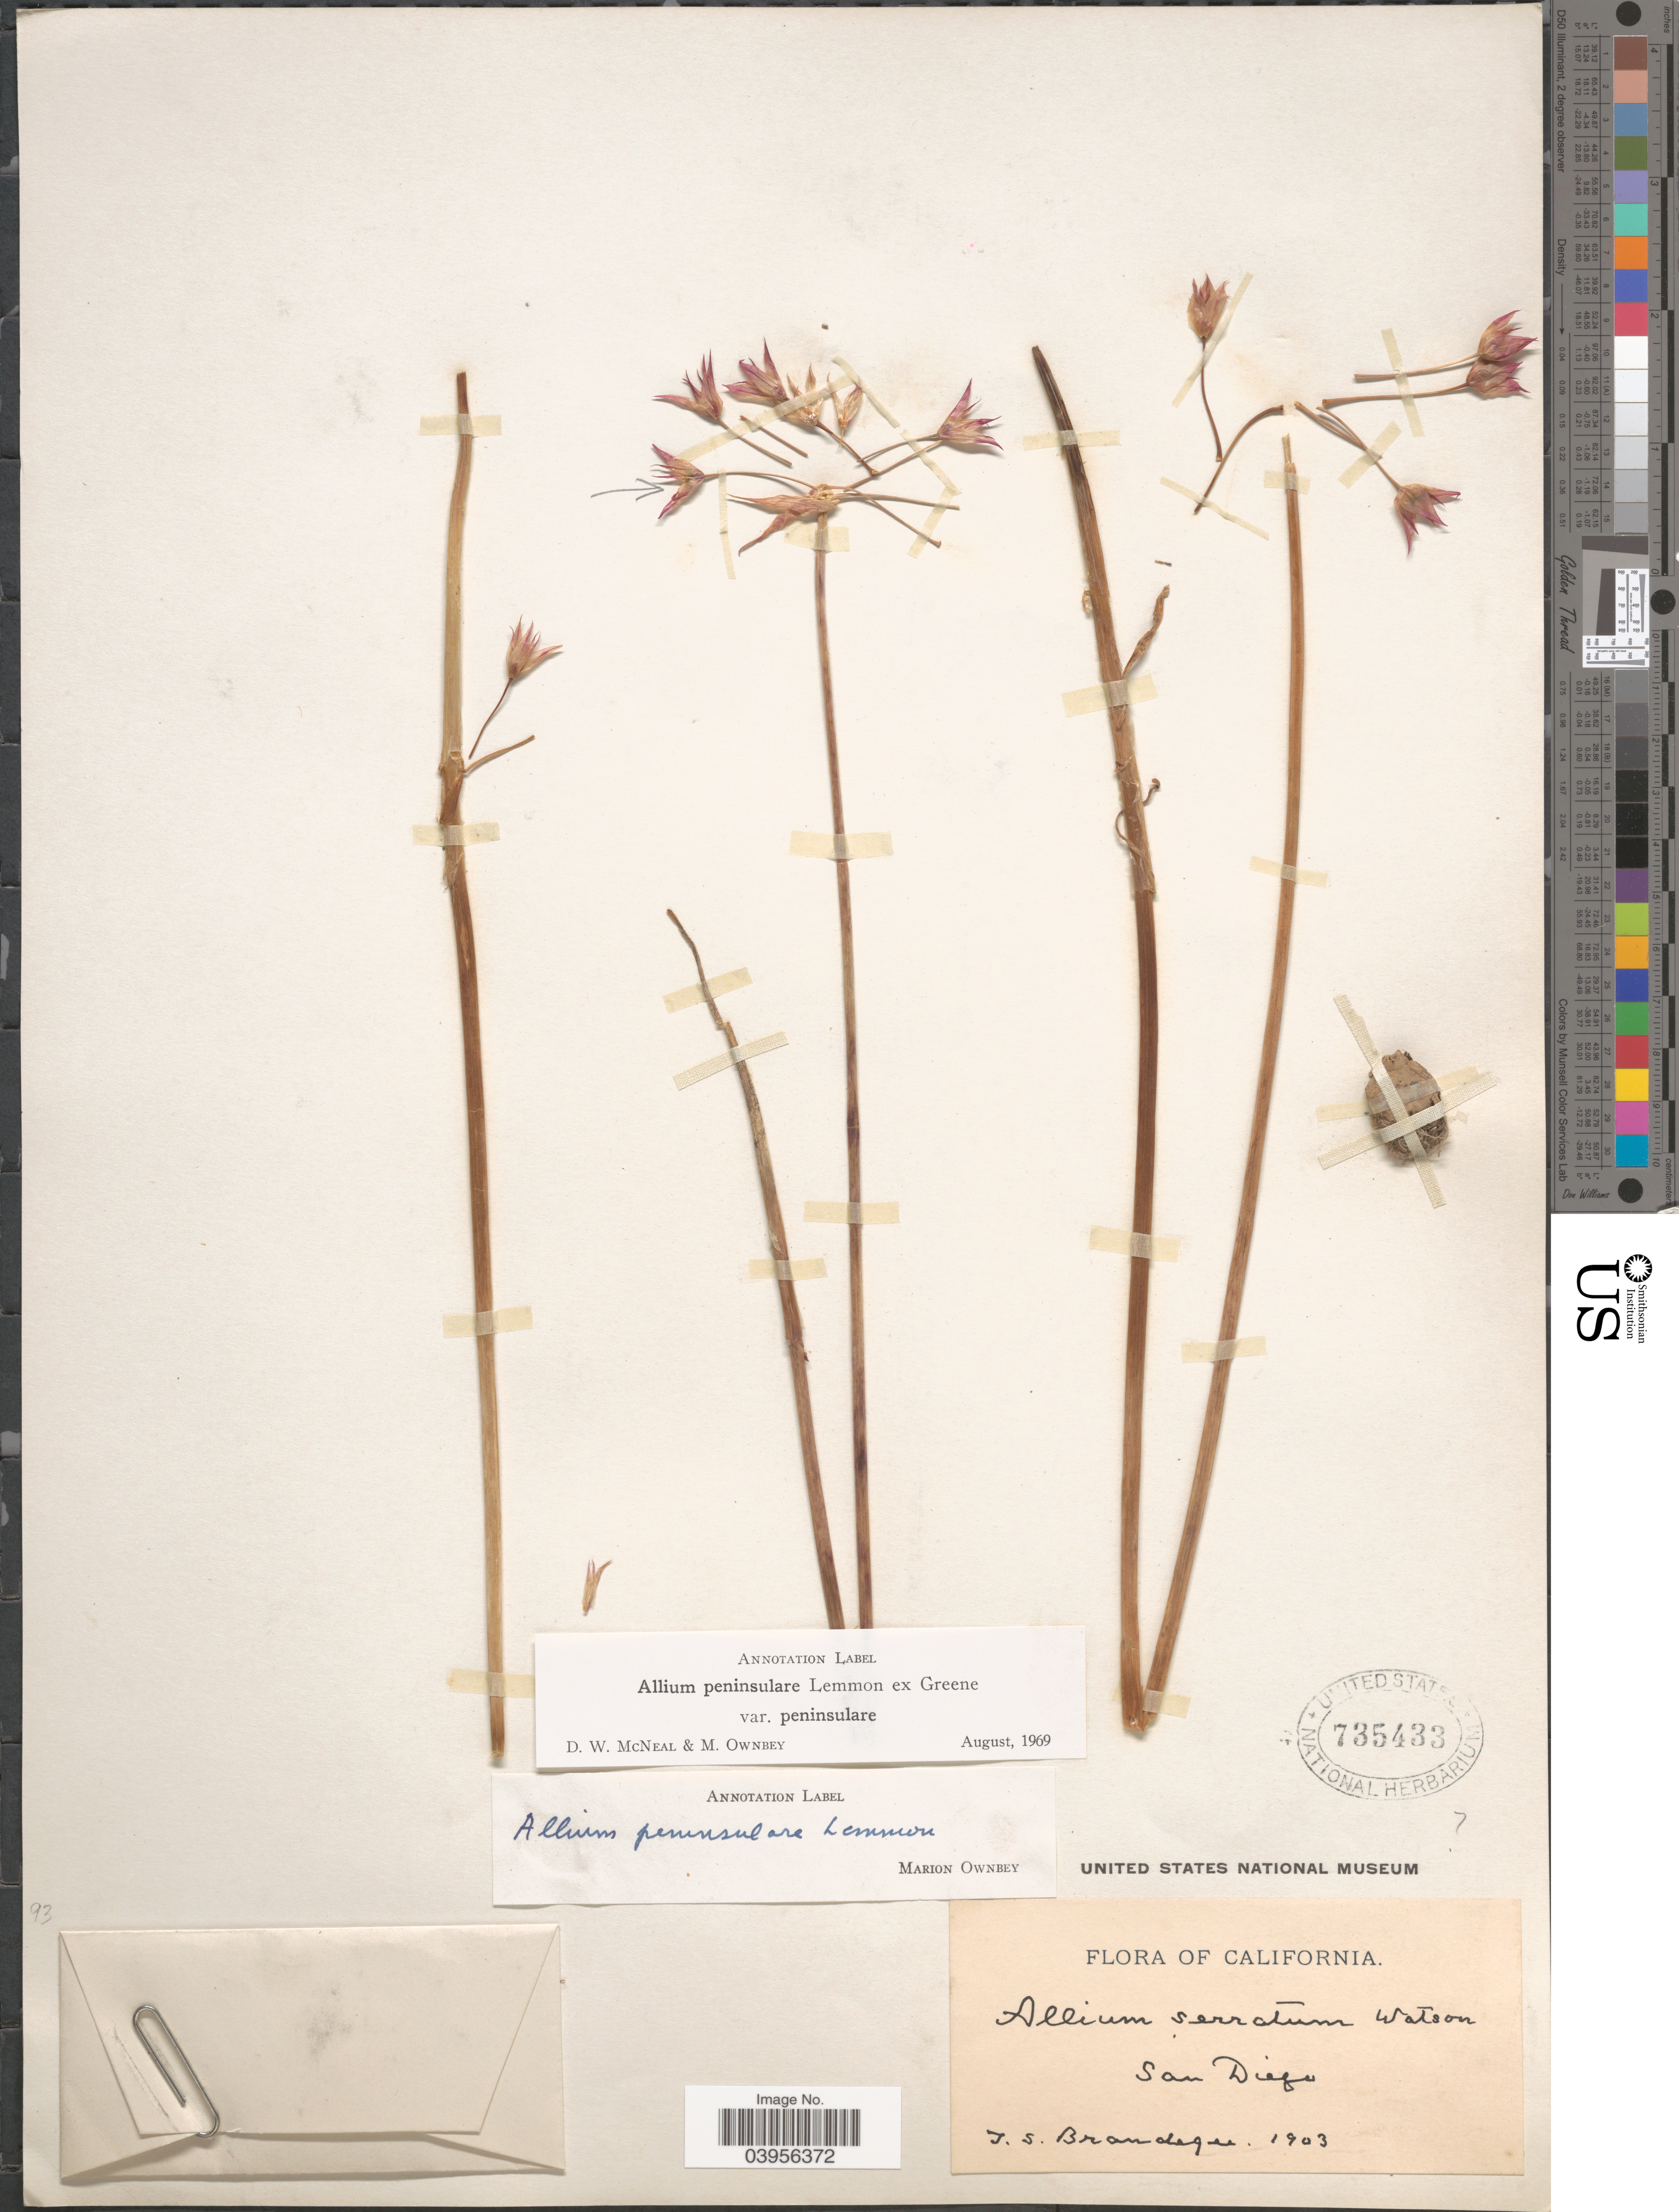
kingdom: Plantae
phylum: Tracheophyta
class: Liliopsida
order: Asparagales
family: Amaryllidaceae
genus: Allium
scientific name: Allium peninsulare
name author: Lemmon ex Greene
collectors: T. S. Brandegee (herbarium)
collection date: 1903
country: United States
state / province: California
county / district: San Diego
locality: San Diego.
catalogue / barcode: US 735433